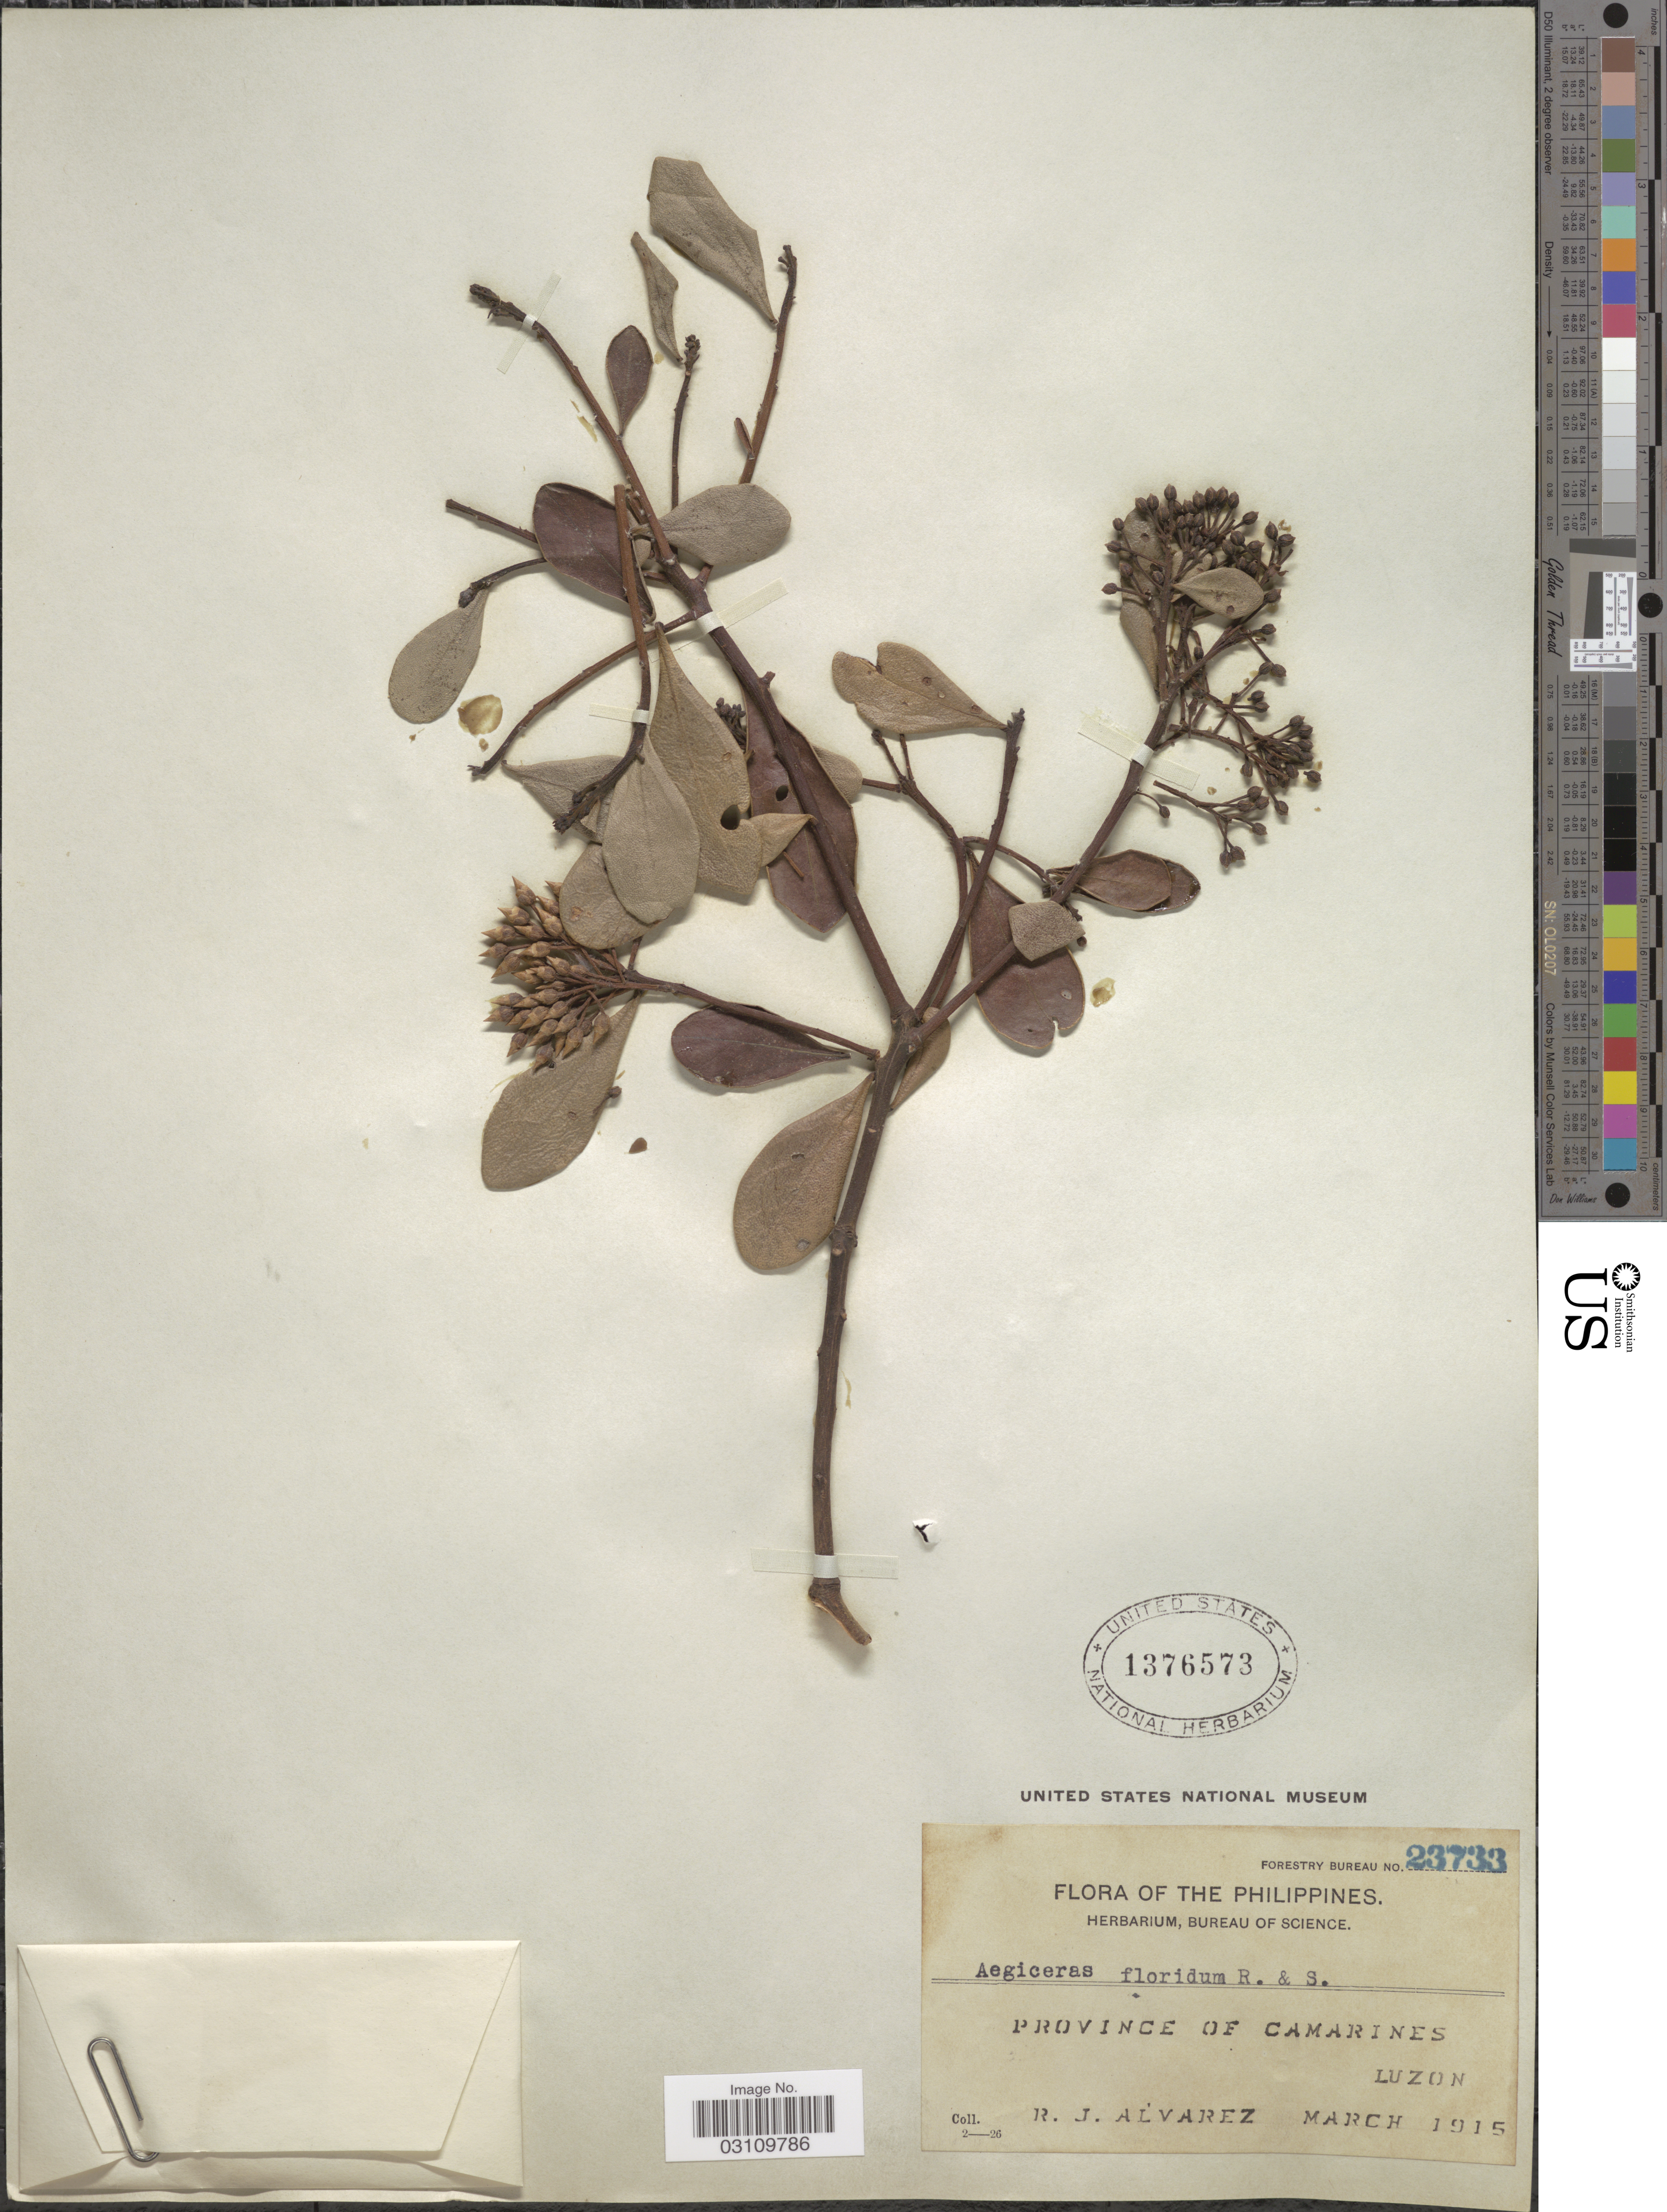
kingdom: Plantae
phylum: Tracheophyta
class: Magnoliopsida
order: Ericales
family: Primulaceae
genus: Aegiceras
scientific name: Aegiceras floridum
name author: Roem. & Schult.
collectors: R. Alvarez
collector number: Forestry Bureau 23733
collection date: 1915-03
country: Philippines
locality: Province of Camarines, Luzon.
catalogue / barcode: US 1376573